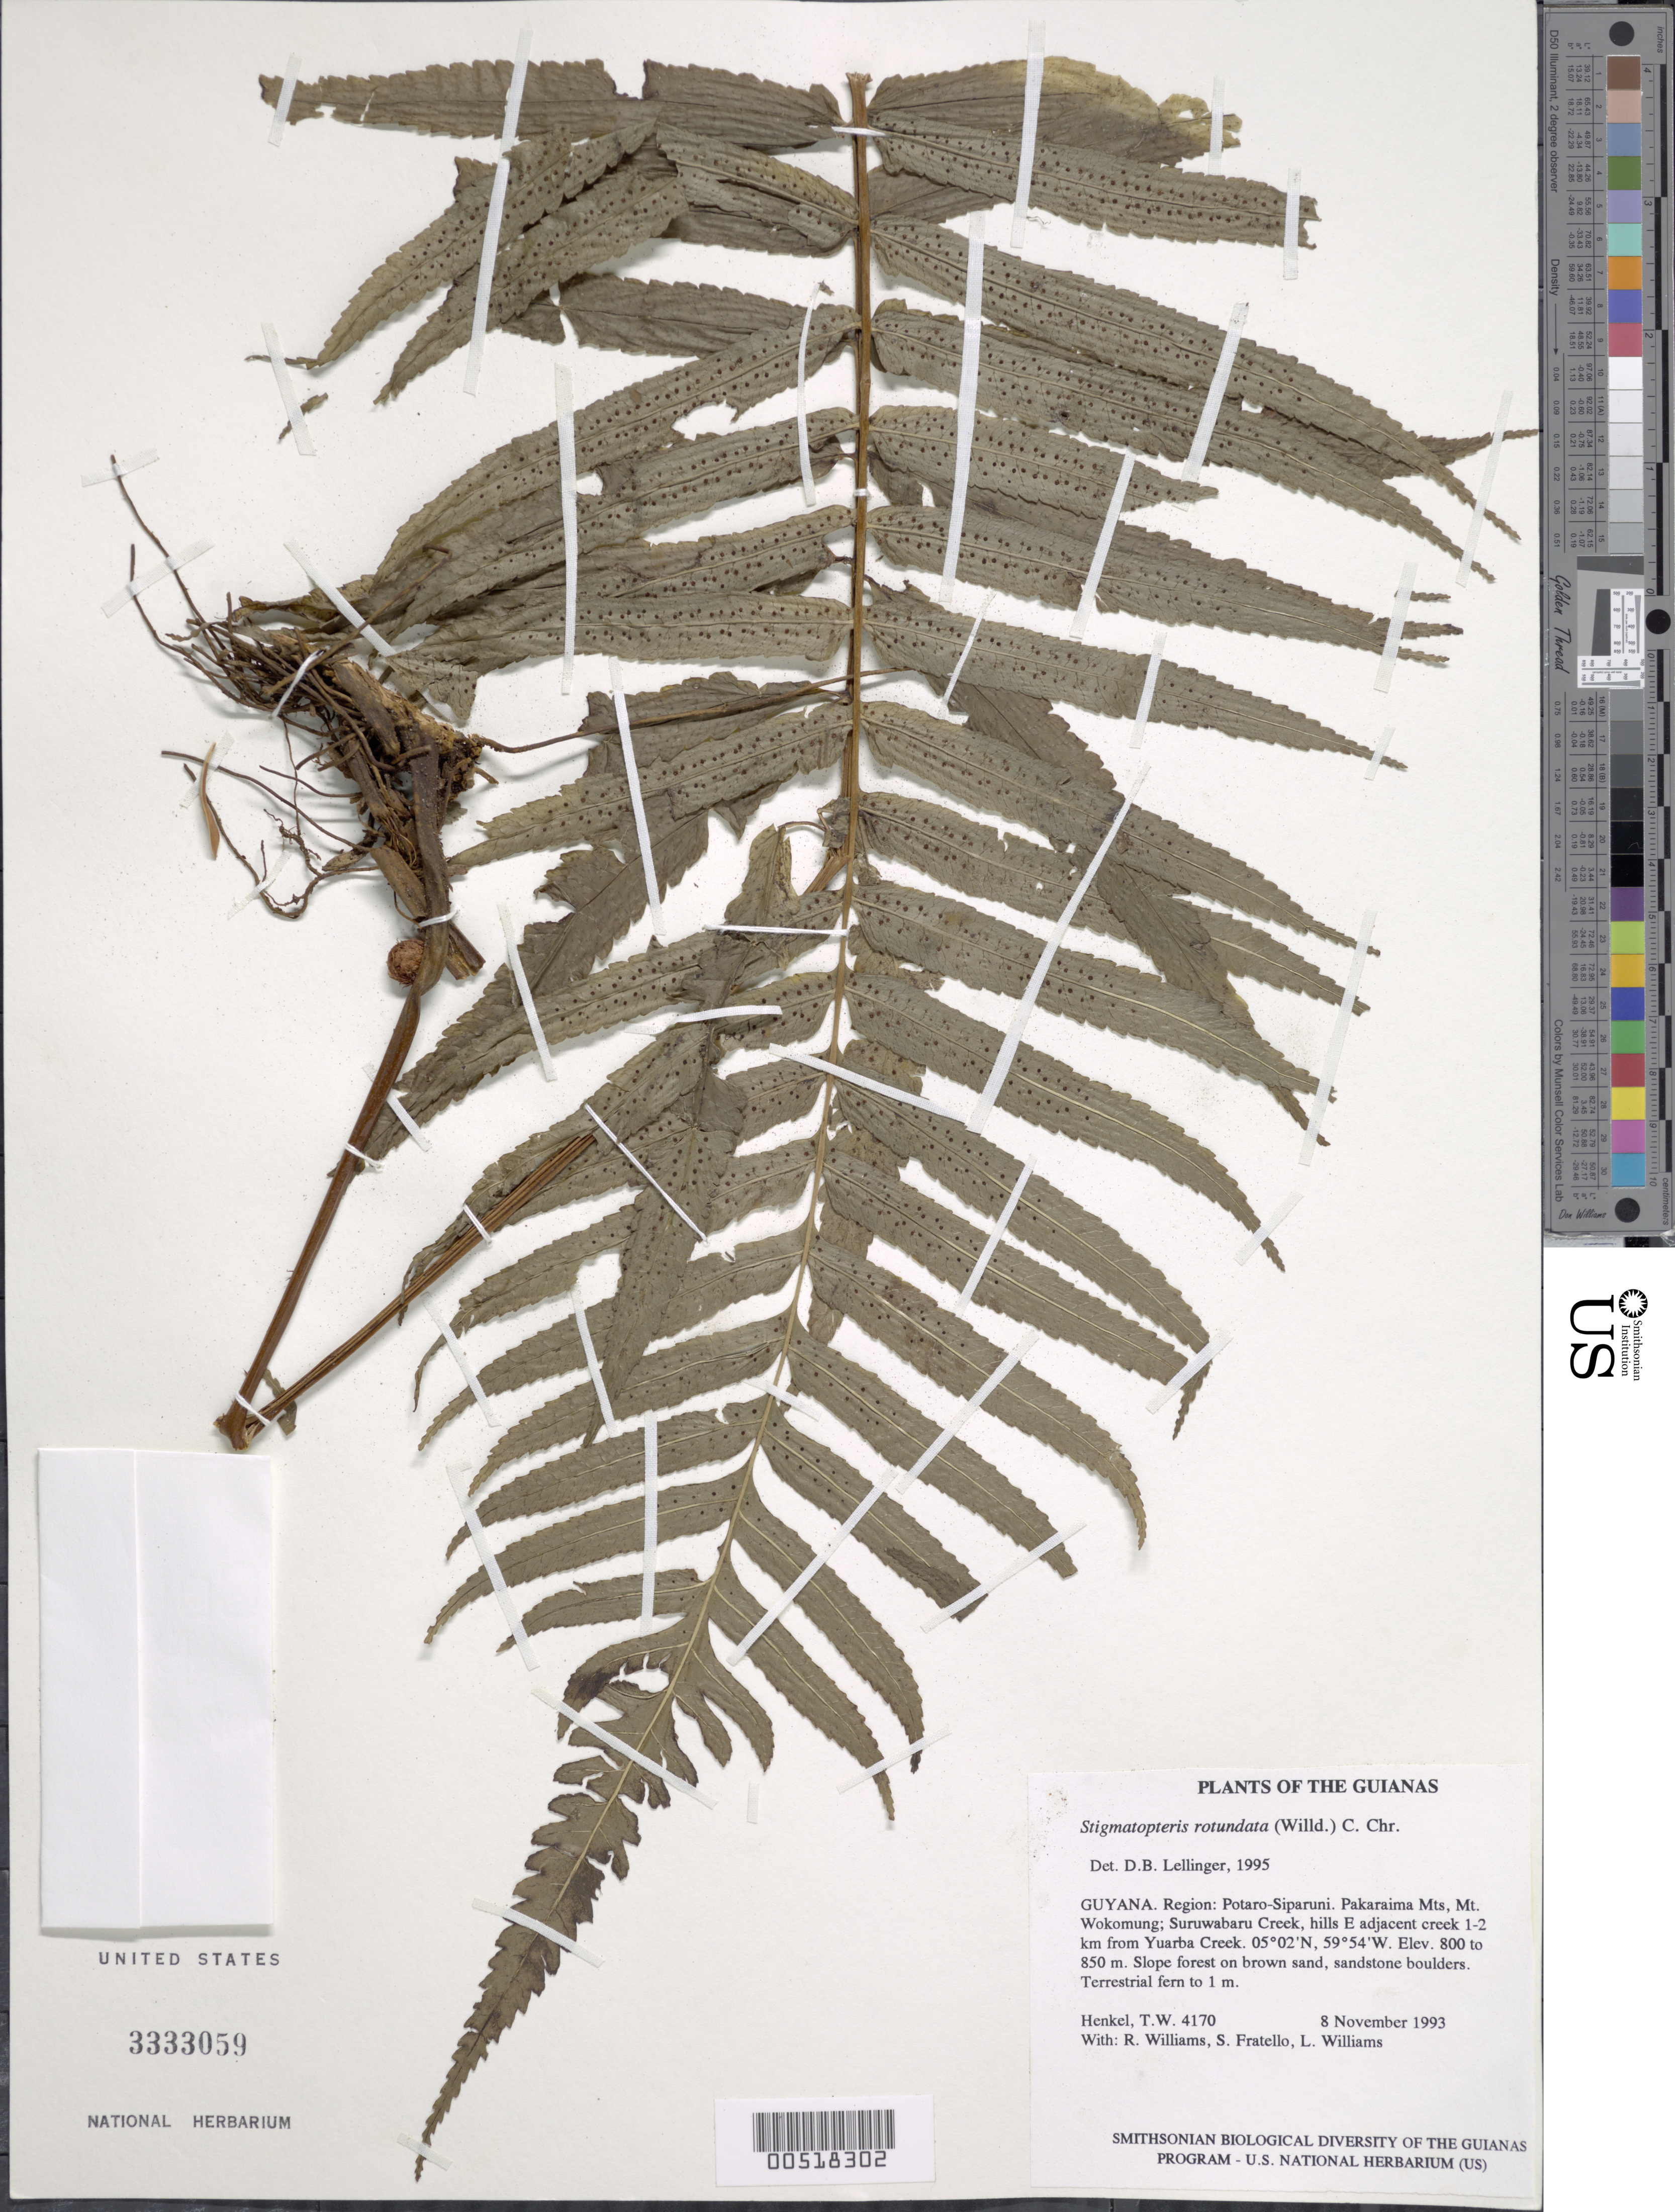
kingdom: Plantae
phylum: Tracheophyta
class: Polypodiopsida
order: Polypodiales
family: Dryopteridaceae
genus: Stigmatopteris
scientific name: Stigmatopteris rotundata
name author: (Willd.) C. Chr.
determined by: Lellinger, David B., (BOT), Smithsonian Institution - National Museum of Natural History (UNITED STATES)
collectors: T. Henkel, R. Williams, S. Fratello & L. Williams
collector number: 4170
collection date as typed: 8 November 1993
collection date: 1993-11-08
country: Guyana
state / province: Potaro-Siparuni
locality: Pakaraima Mts, Mt. Wokomung; Suruwabaru Creek, hills E adjacent creek 1-2 km from Yuarba Creek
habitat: Slope forest on brown sand, sandstone boulders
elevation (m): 800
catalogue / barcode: US 3333059